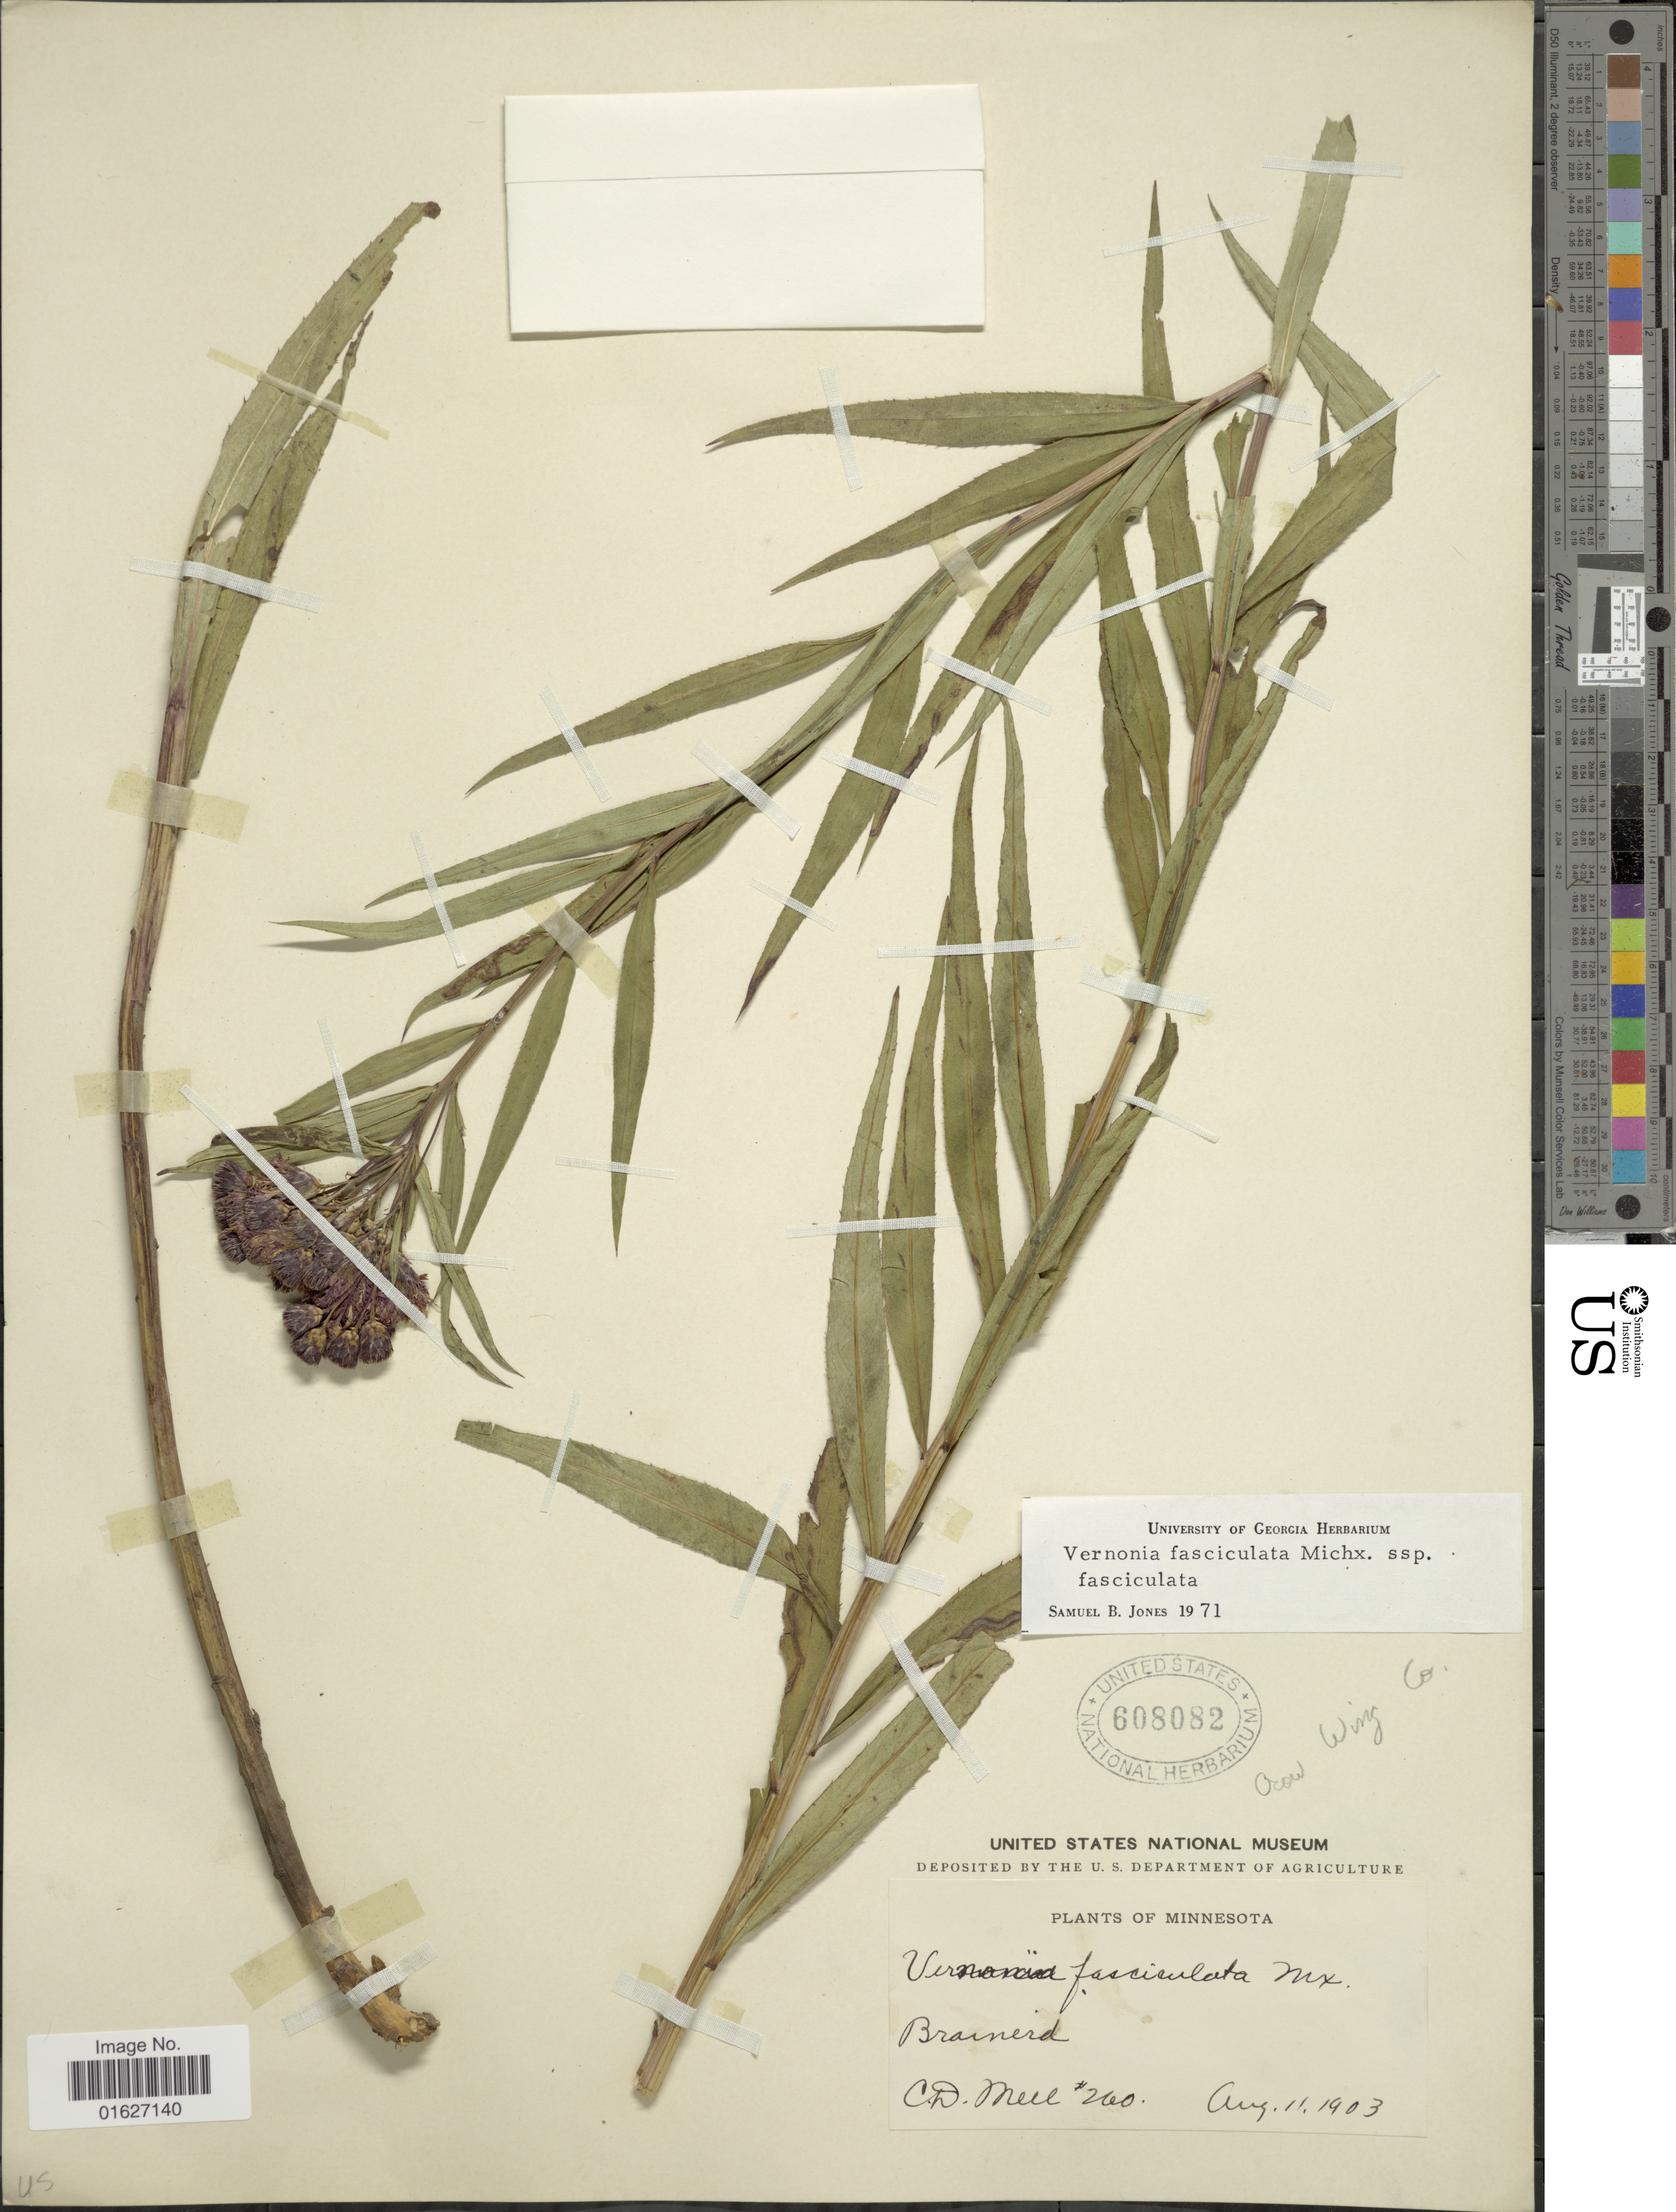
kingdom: Plantae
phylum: Tracheophyta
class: Magnoliopsida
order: Asterales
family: Asteraceae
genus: Vernonia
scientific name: Vernonia fasciculata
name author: Michx.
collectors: C. D. Mell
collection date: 1903-08-11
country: United States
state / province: Minnesota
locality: Brainerd, Crow Wing Co.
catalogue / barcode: US 608082